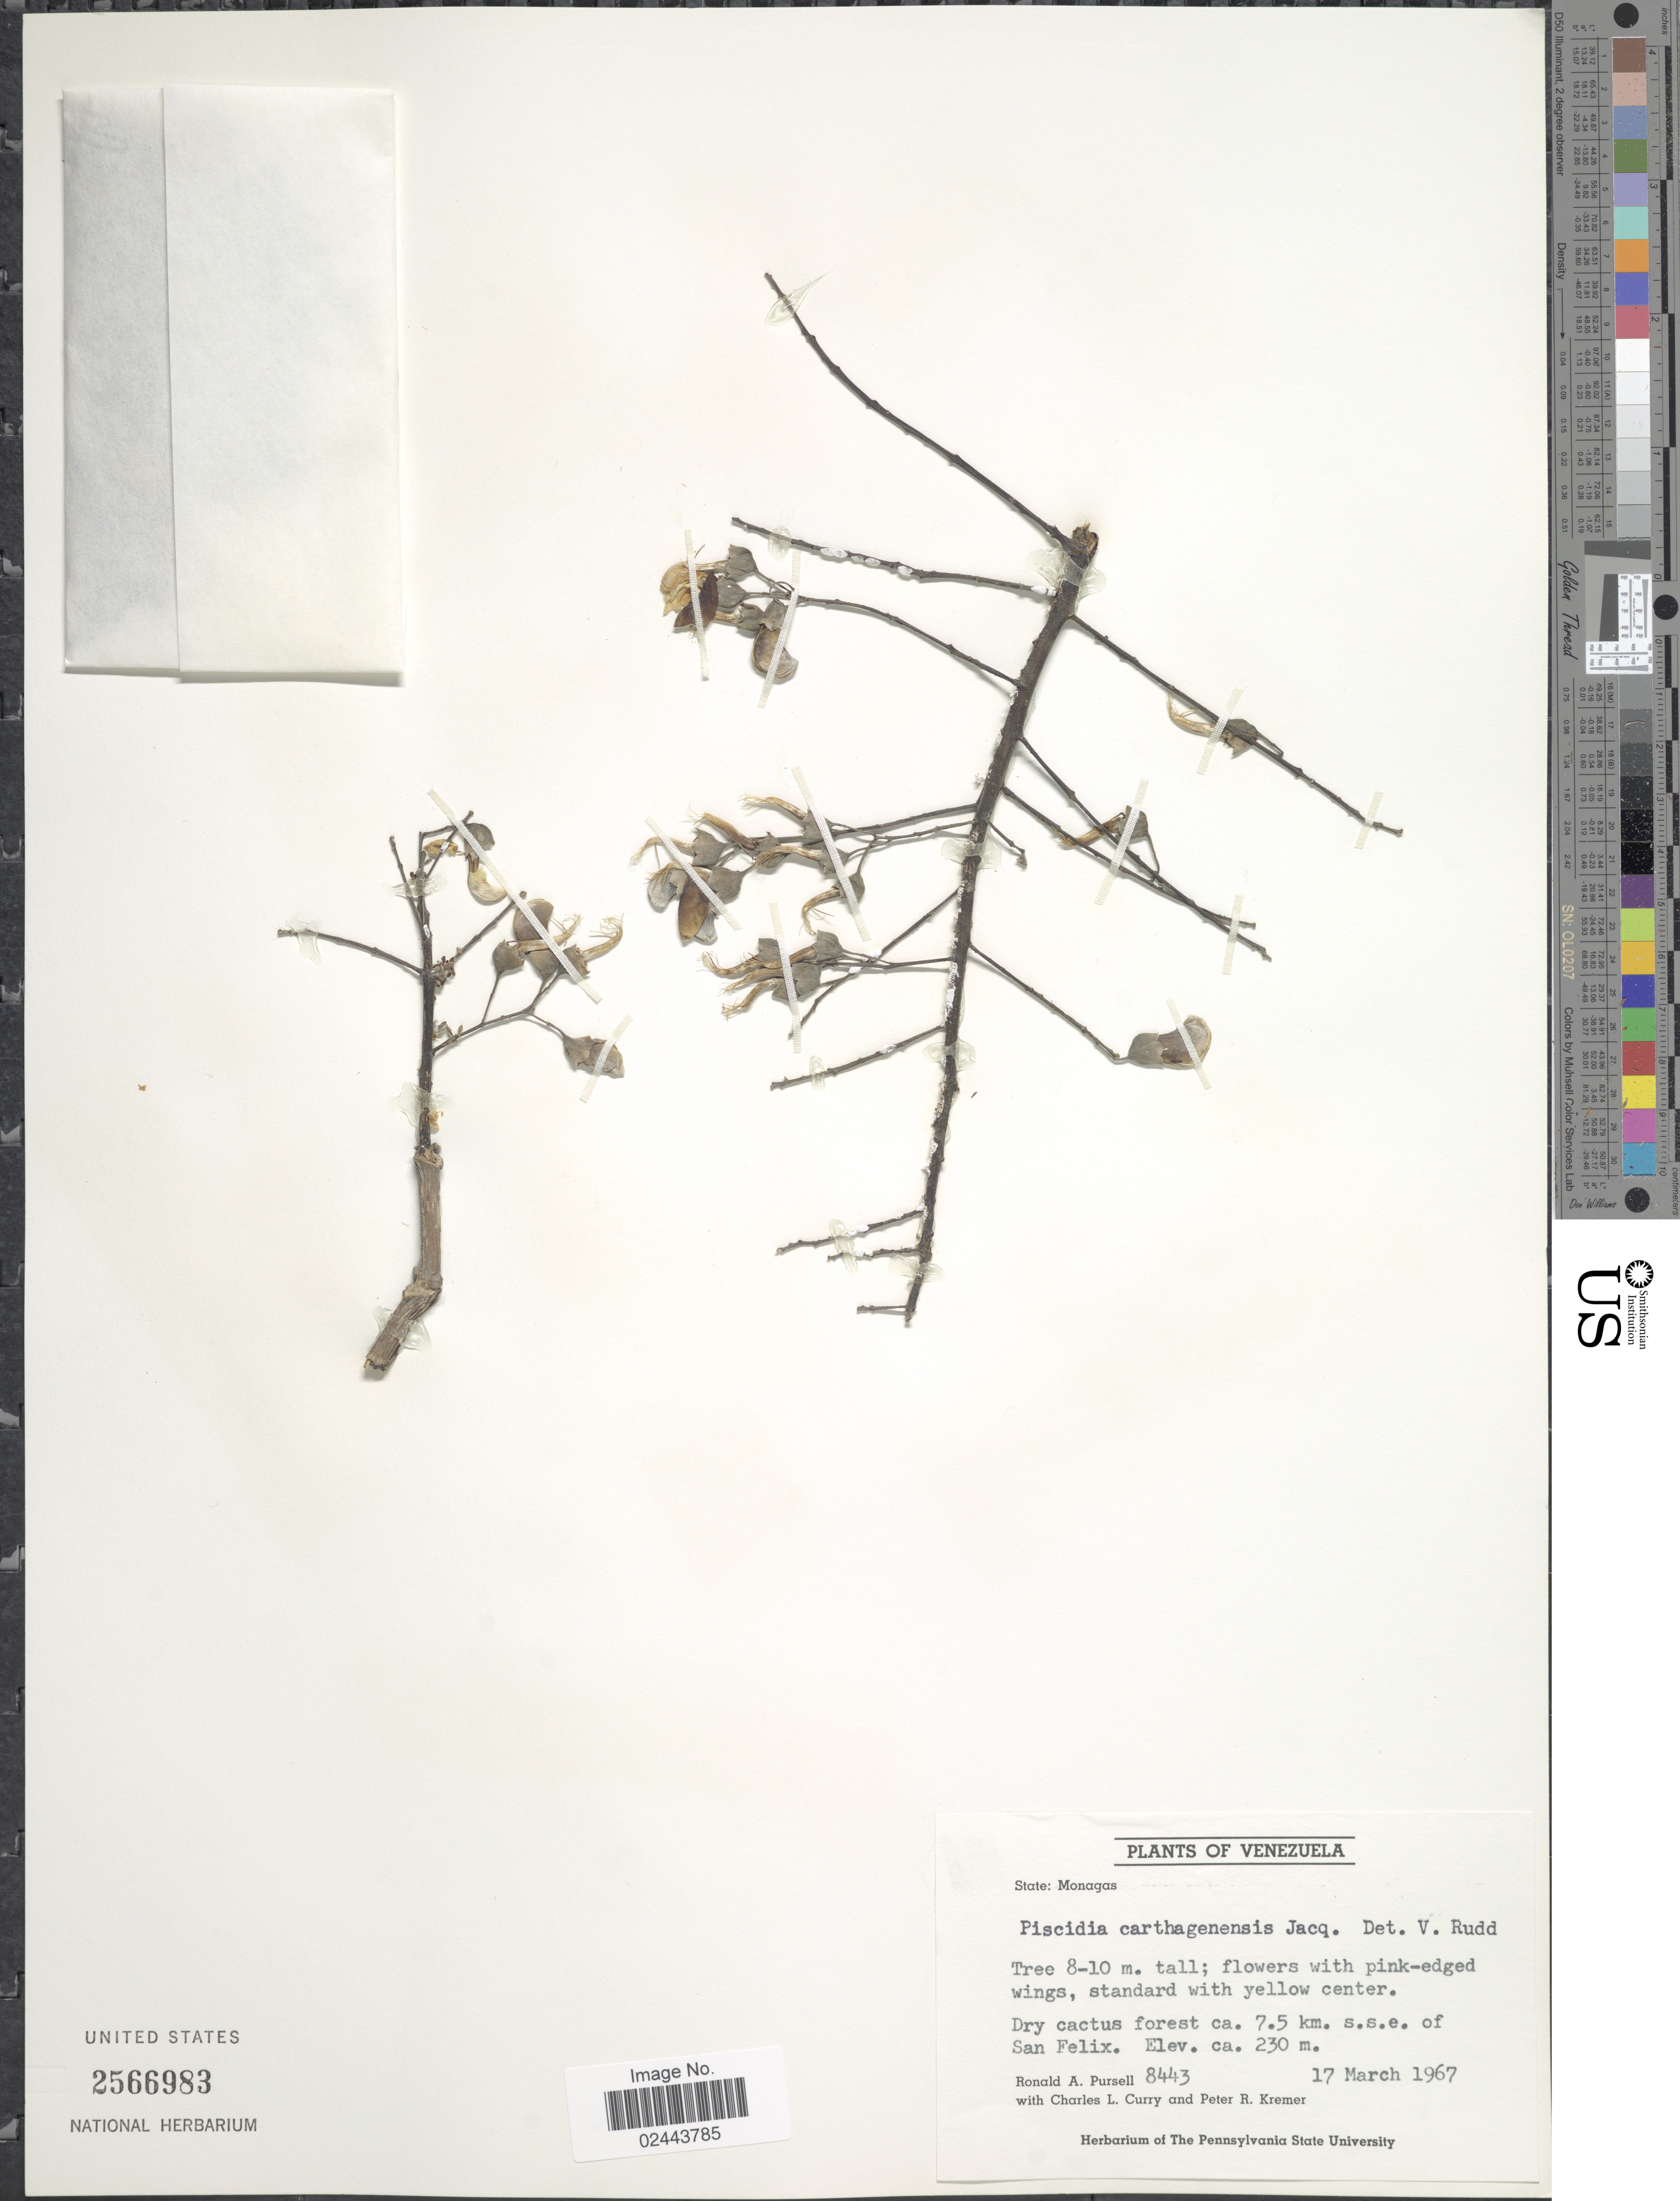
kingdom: Plantae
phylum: Tracheophyta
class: Magnoliopsida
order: Fabales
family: Fabaceae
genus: Piscidia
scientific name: Piscidia carthagenensis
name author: Jacq.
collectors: R. A. Pursell, C. L. Curry & P. Kremer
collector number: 8443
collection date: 1967-03-17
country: Venezuela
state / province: Monagas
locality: Dry cactus forest ca. 7.5 km. s.s.e. of San Felix.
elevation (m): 230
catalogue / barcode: US 2566983